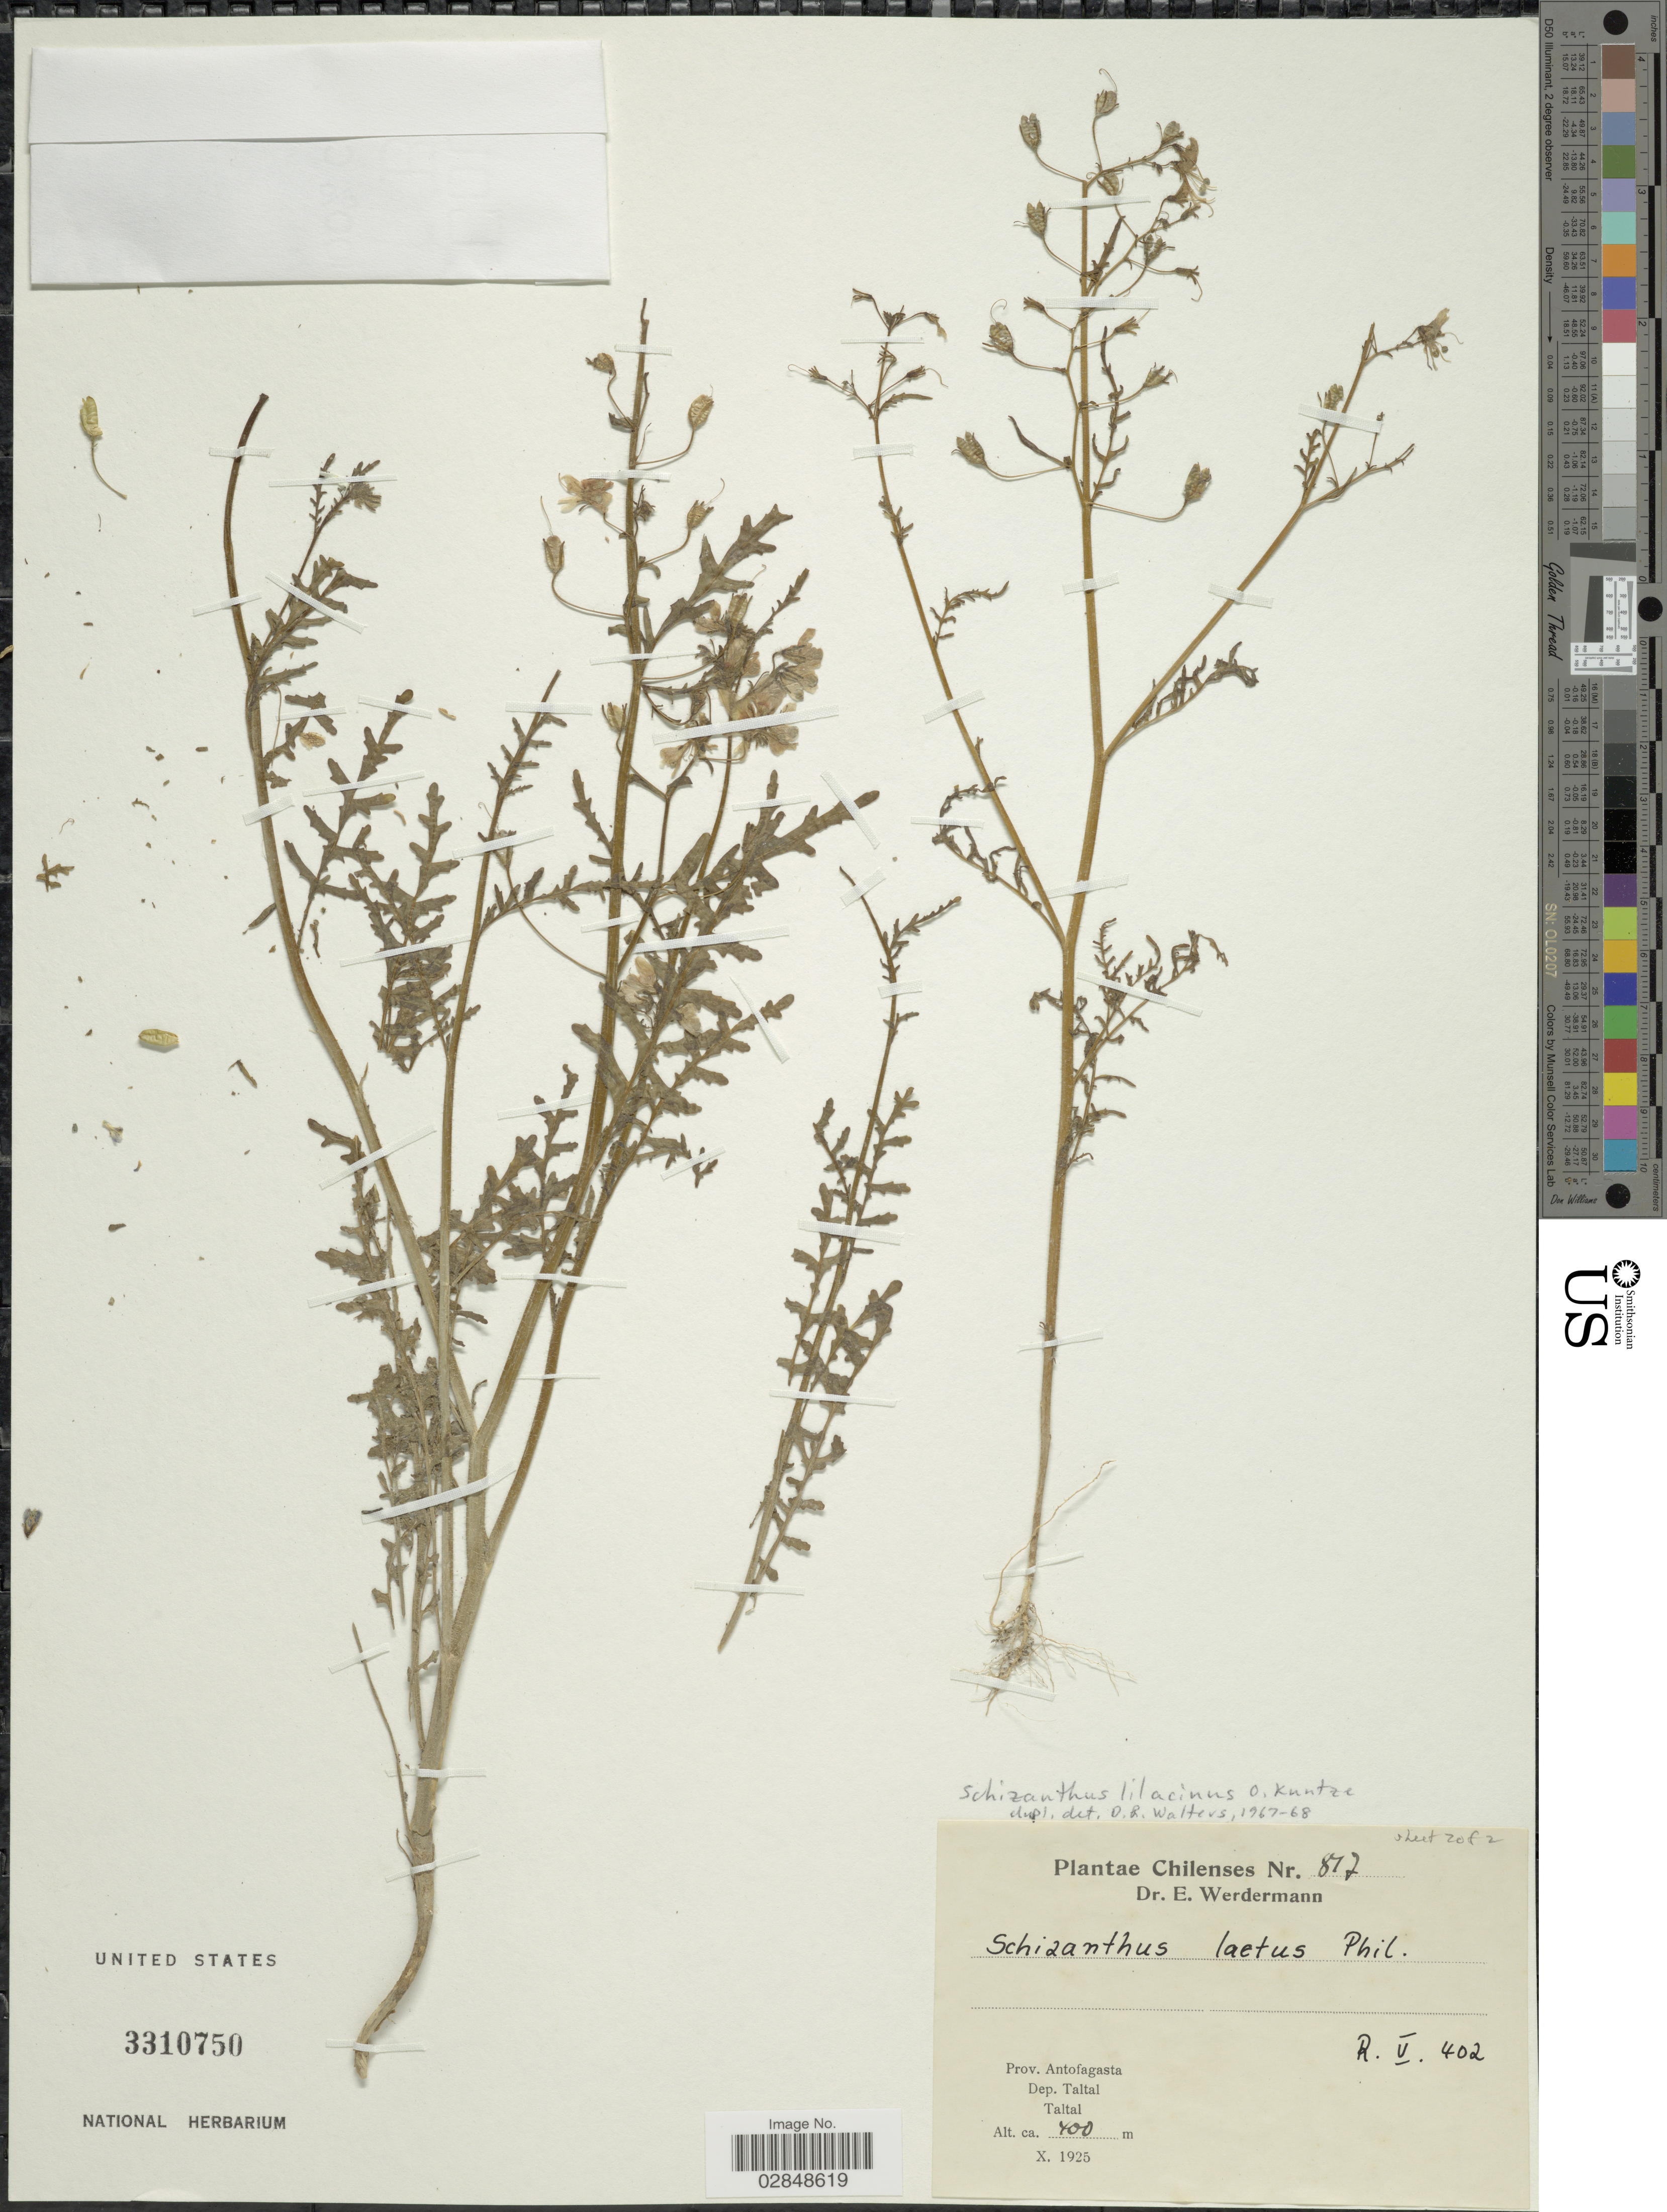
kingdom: Plantae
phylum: Tracheophyta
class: Magnoliopsida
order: Solanales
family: Solanaceae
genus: Schizanthus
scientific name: Schizanthus lilacinus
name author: Kunze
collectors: E. Werdermann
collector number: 817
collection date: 1925-10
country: Chile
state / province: Antofagasta (II)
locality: Dept. Taltal. Taltal.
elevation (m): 400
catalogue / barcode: US 3310750